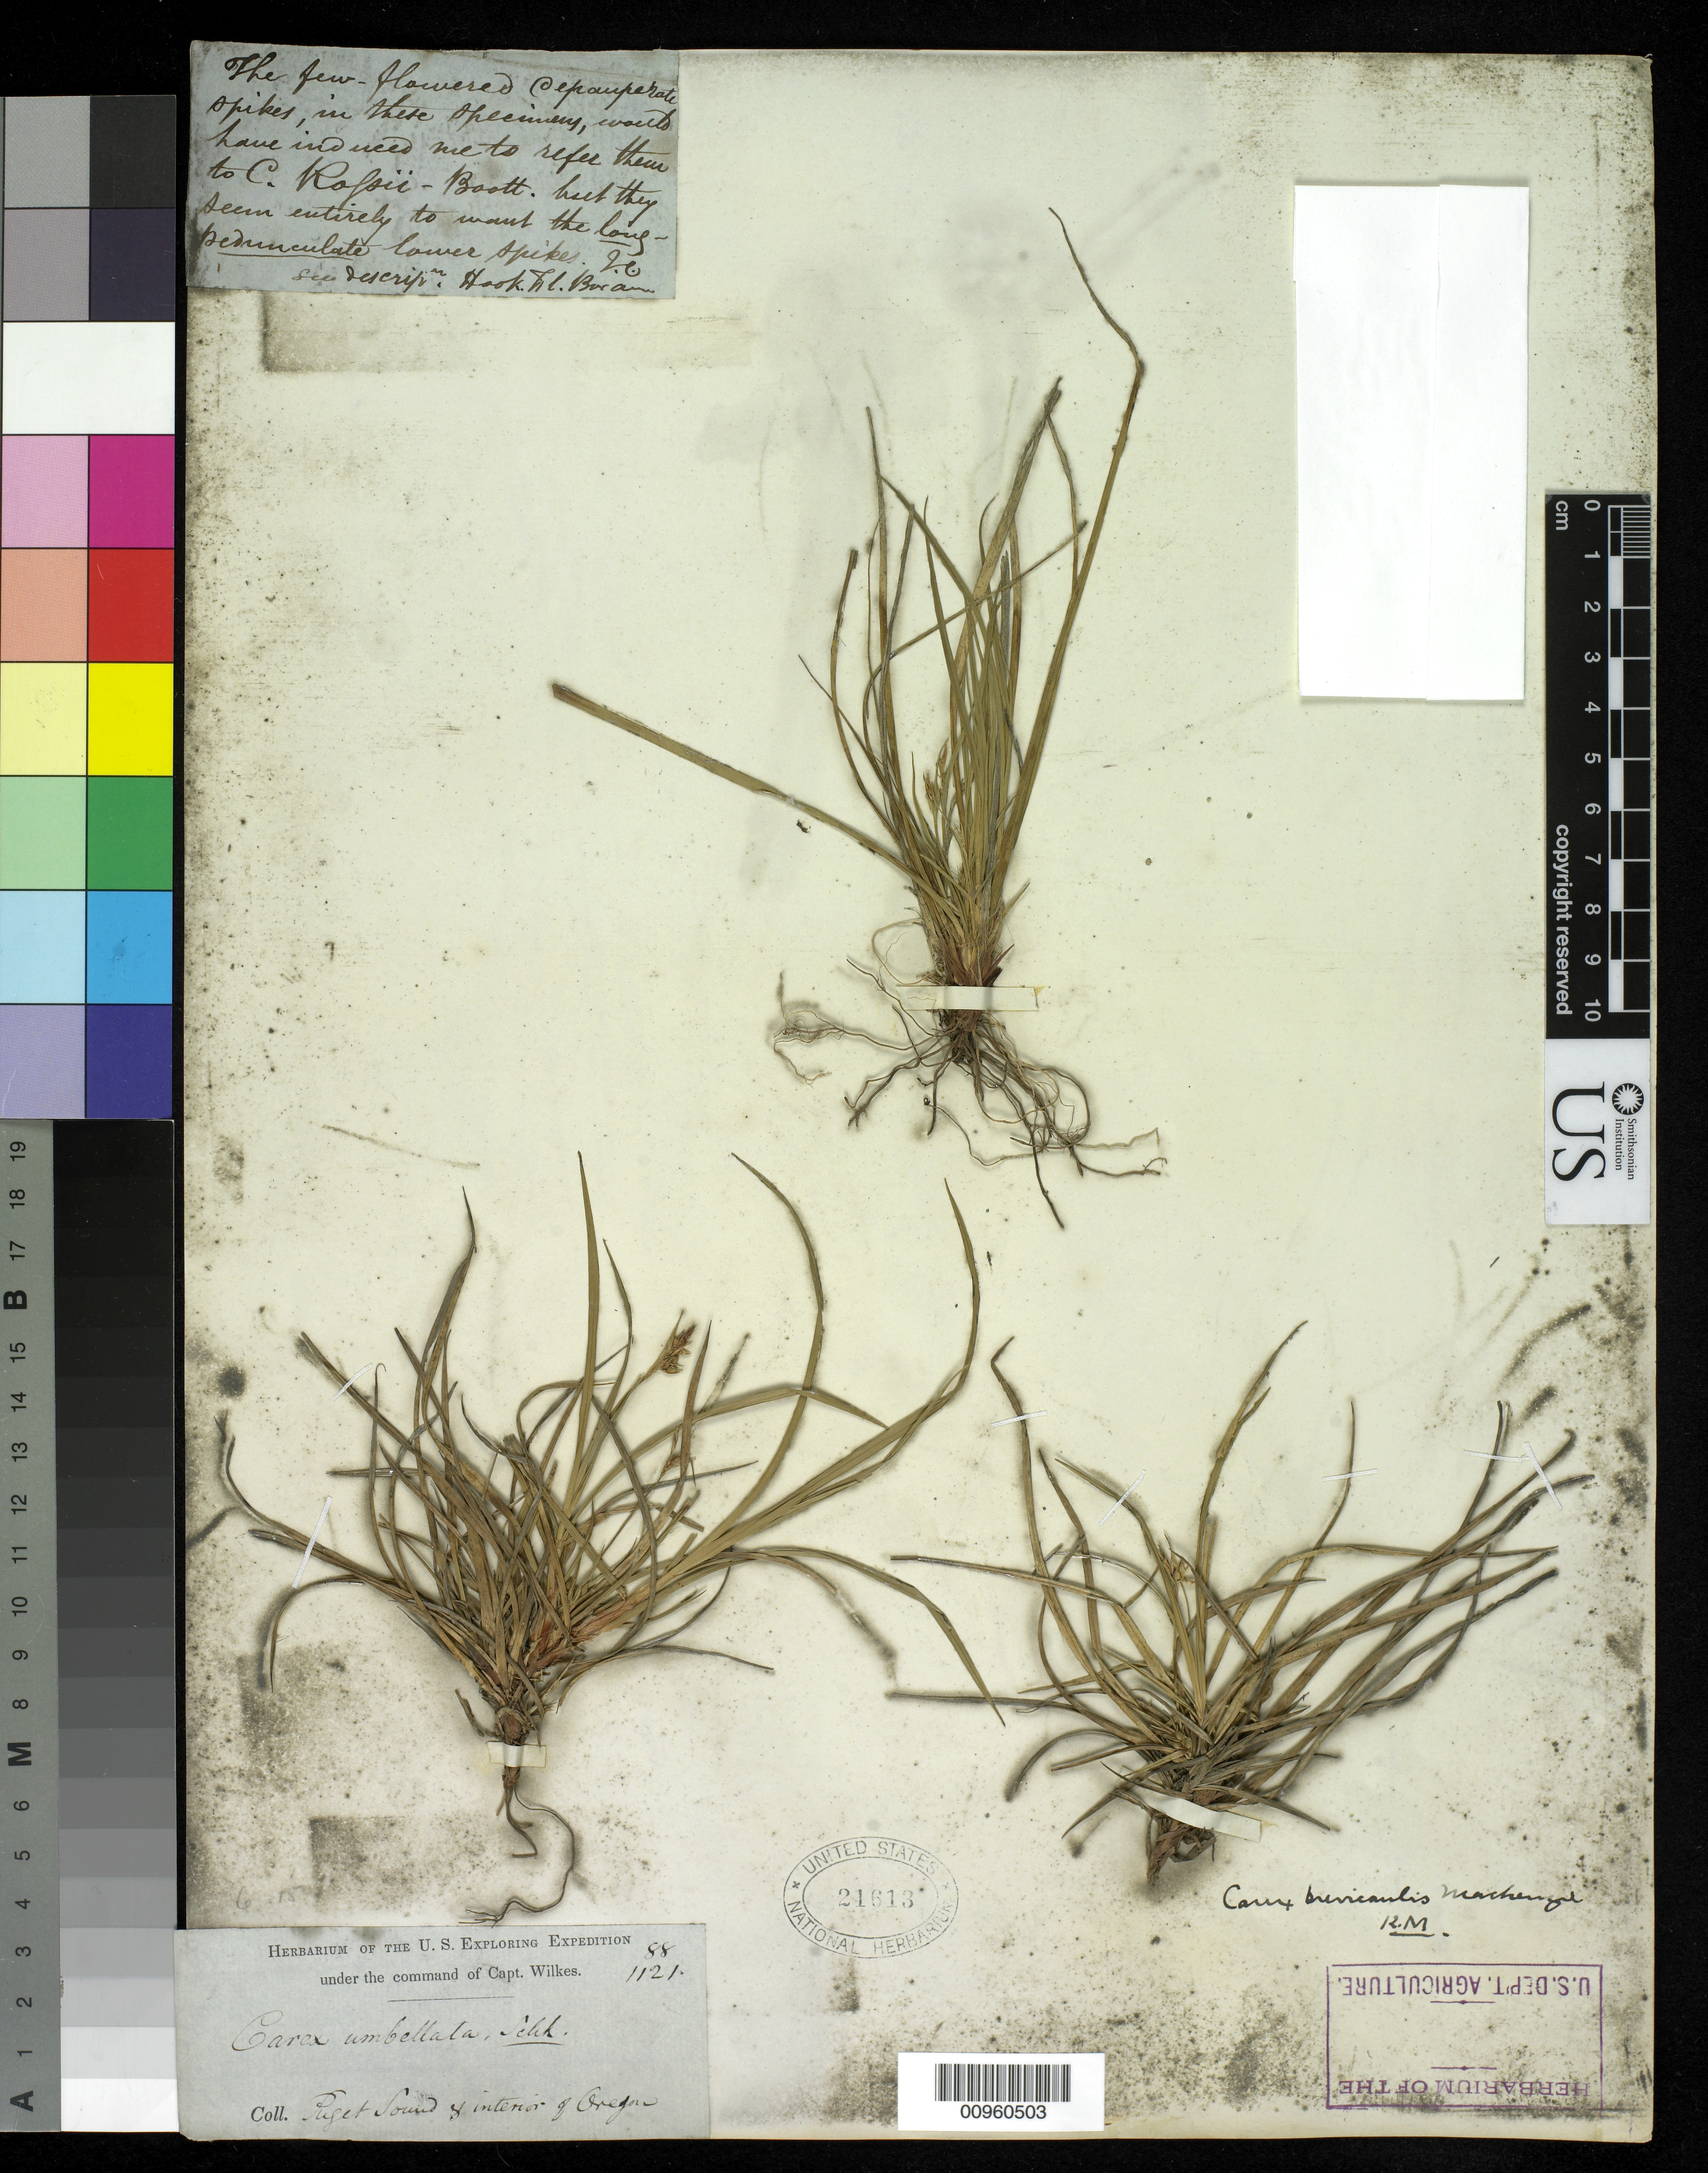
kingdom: Plantae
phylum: Tracheophyta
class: Liliopsida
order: Poales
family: Cyperaceae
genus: Carex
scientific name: Carex brevicaulis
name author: Thouars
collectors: Wilkes Explor. Exped.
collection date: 1838/1842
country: United States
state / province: Oregon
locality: Puget Sound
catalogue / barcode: US 21613